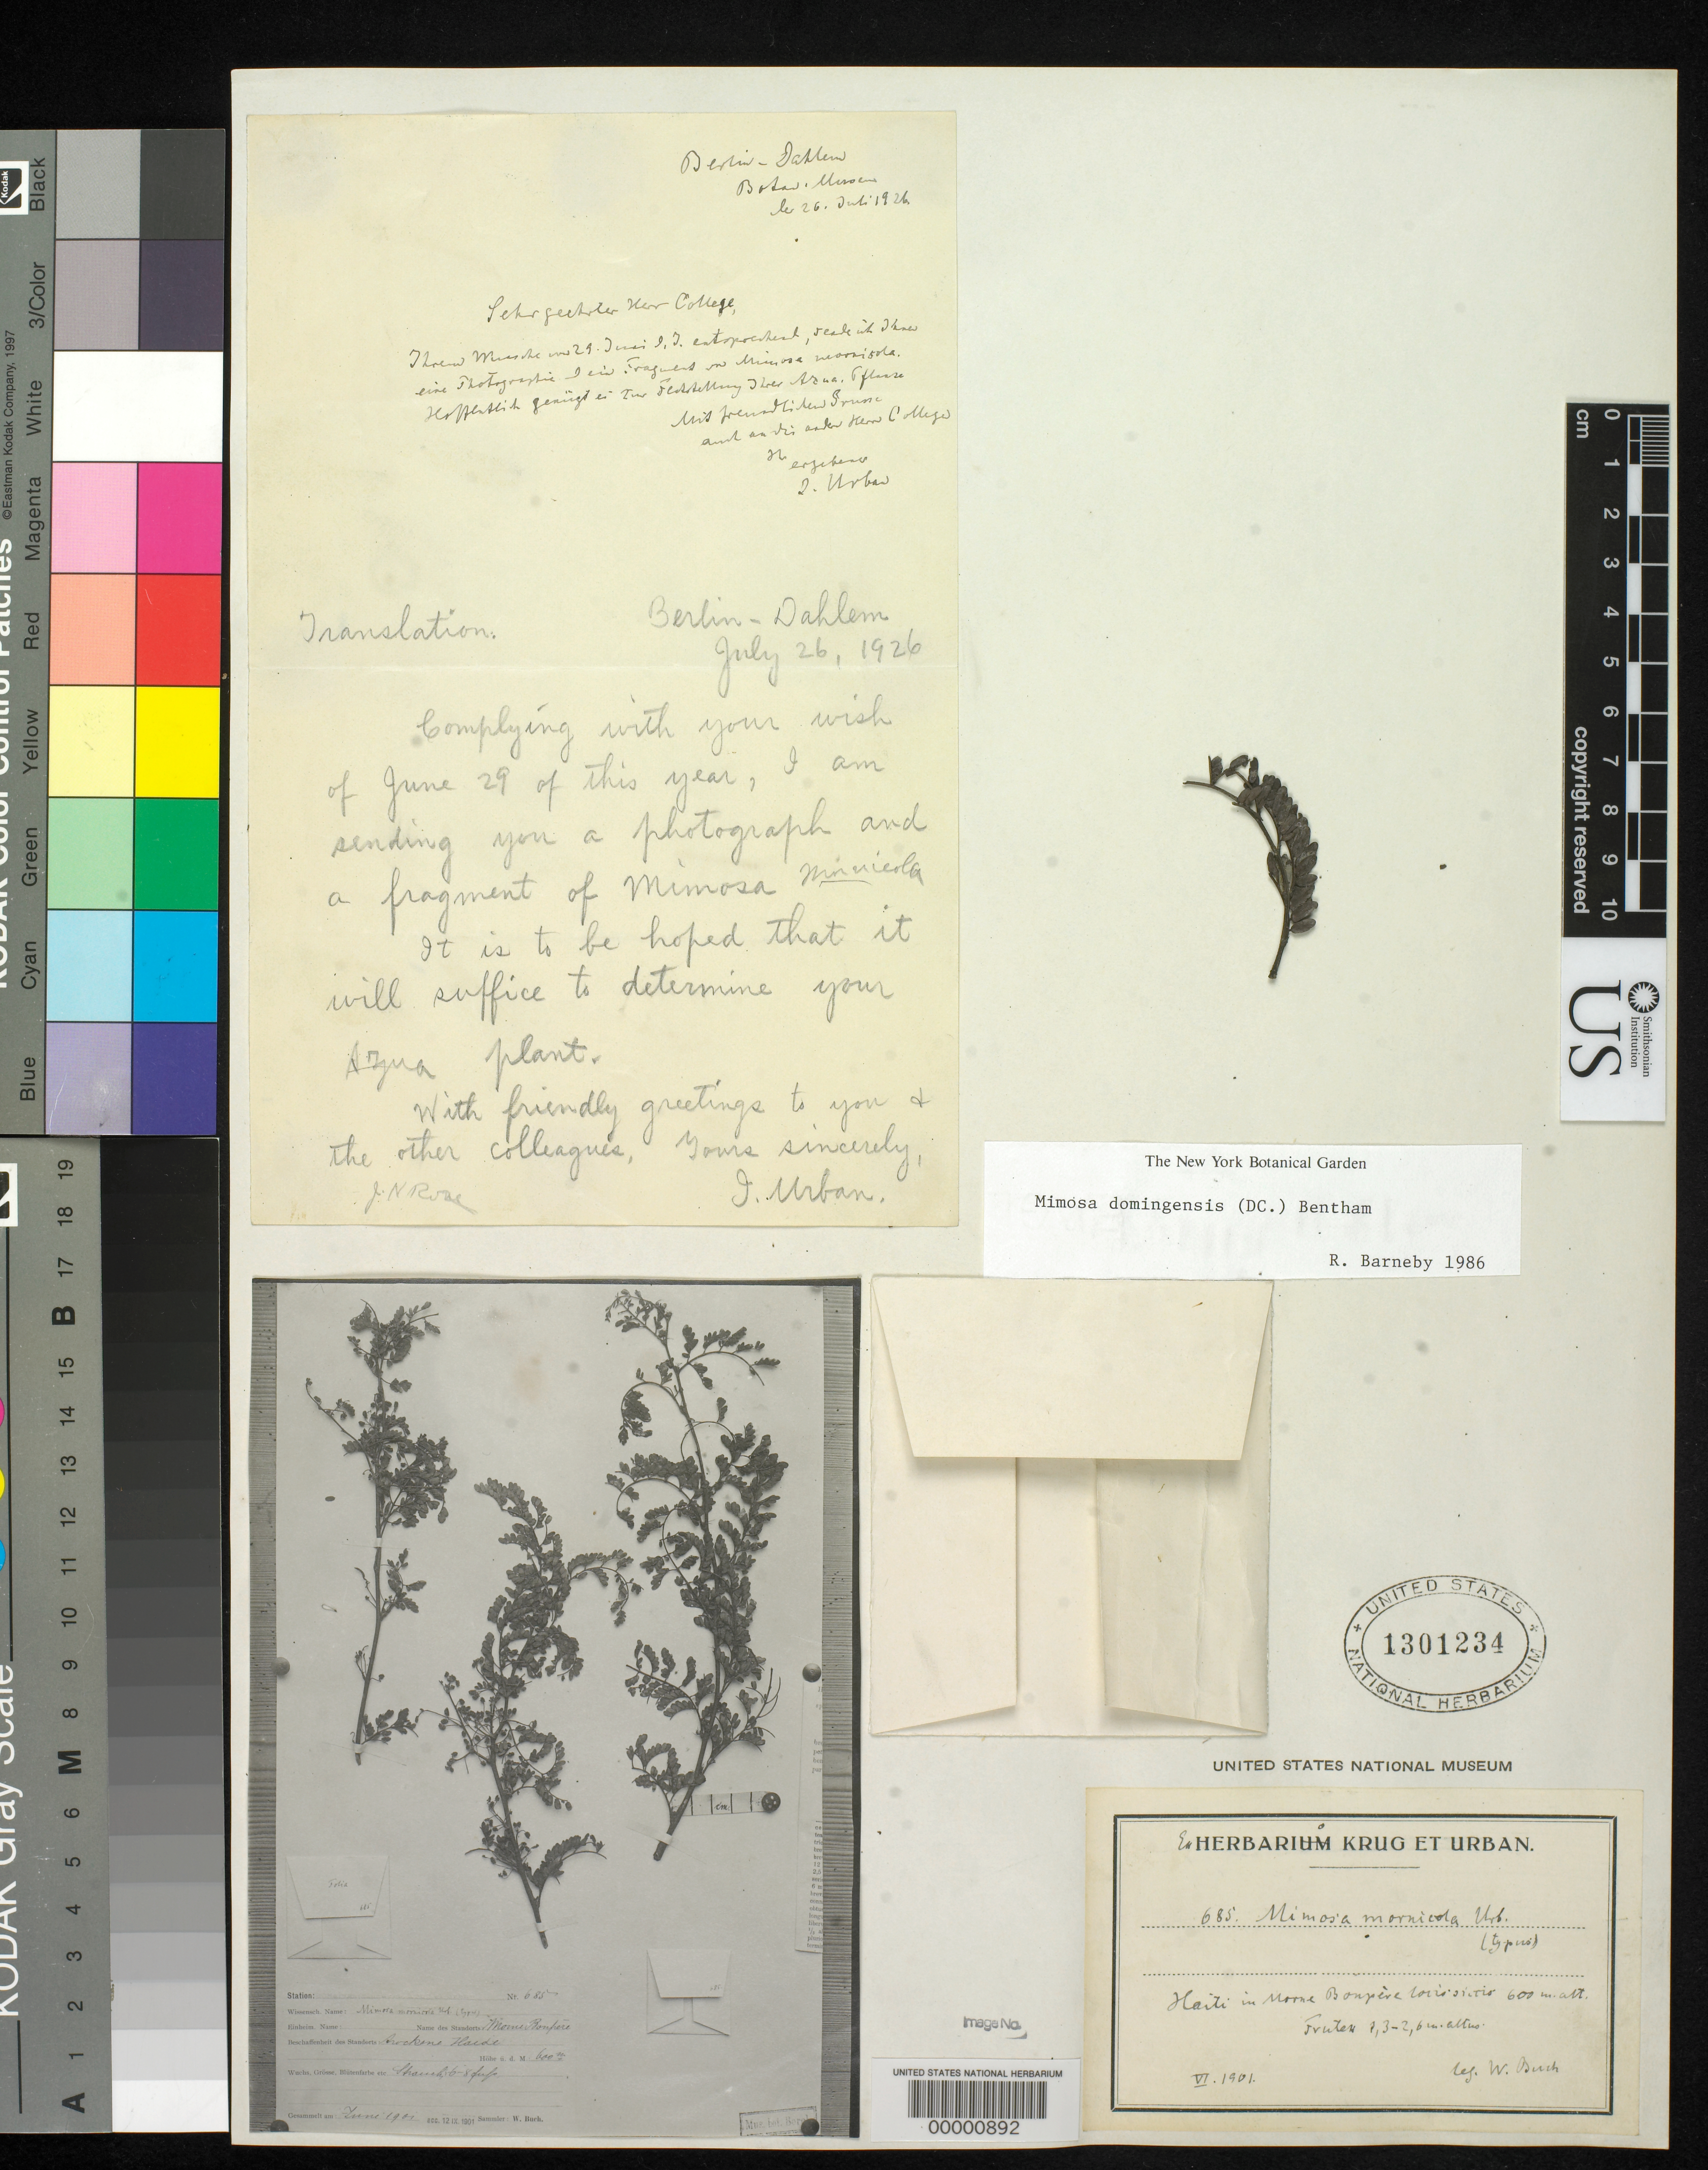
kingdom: Plantae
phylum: Tracheophyta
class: Magnoliopsida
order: Fabales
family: Fabaceae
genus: Mimosa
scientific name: Mimosa mornicola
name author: Urb.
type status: Isotype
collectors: W. Buch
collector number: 685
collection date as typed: Jun 1901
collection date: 1901-06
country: Haiti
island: Hispaniola Island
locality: Morne Bonpere.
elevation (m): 600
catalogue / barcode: US 1301234